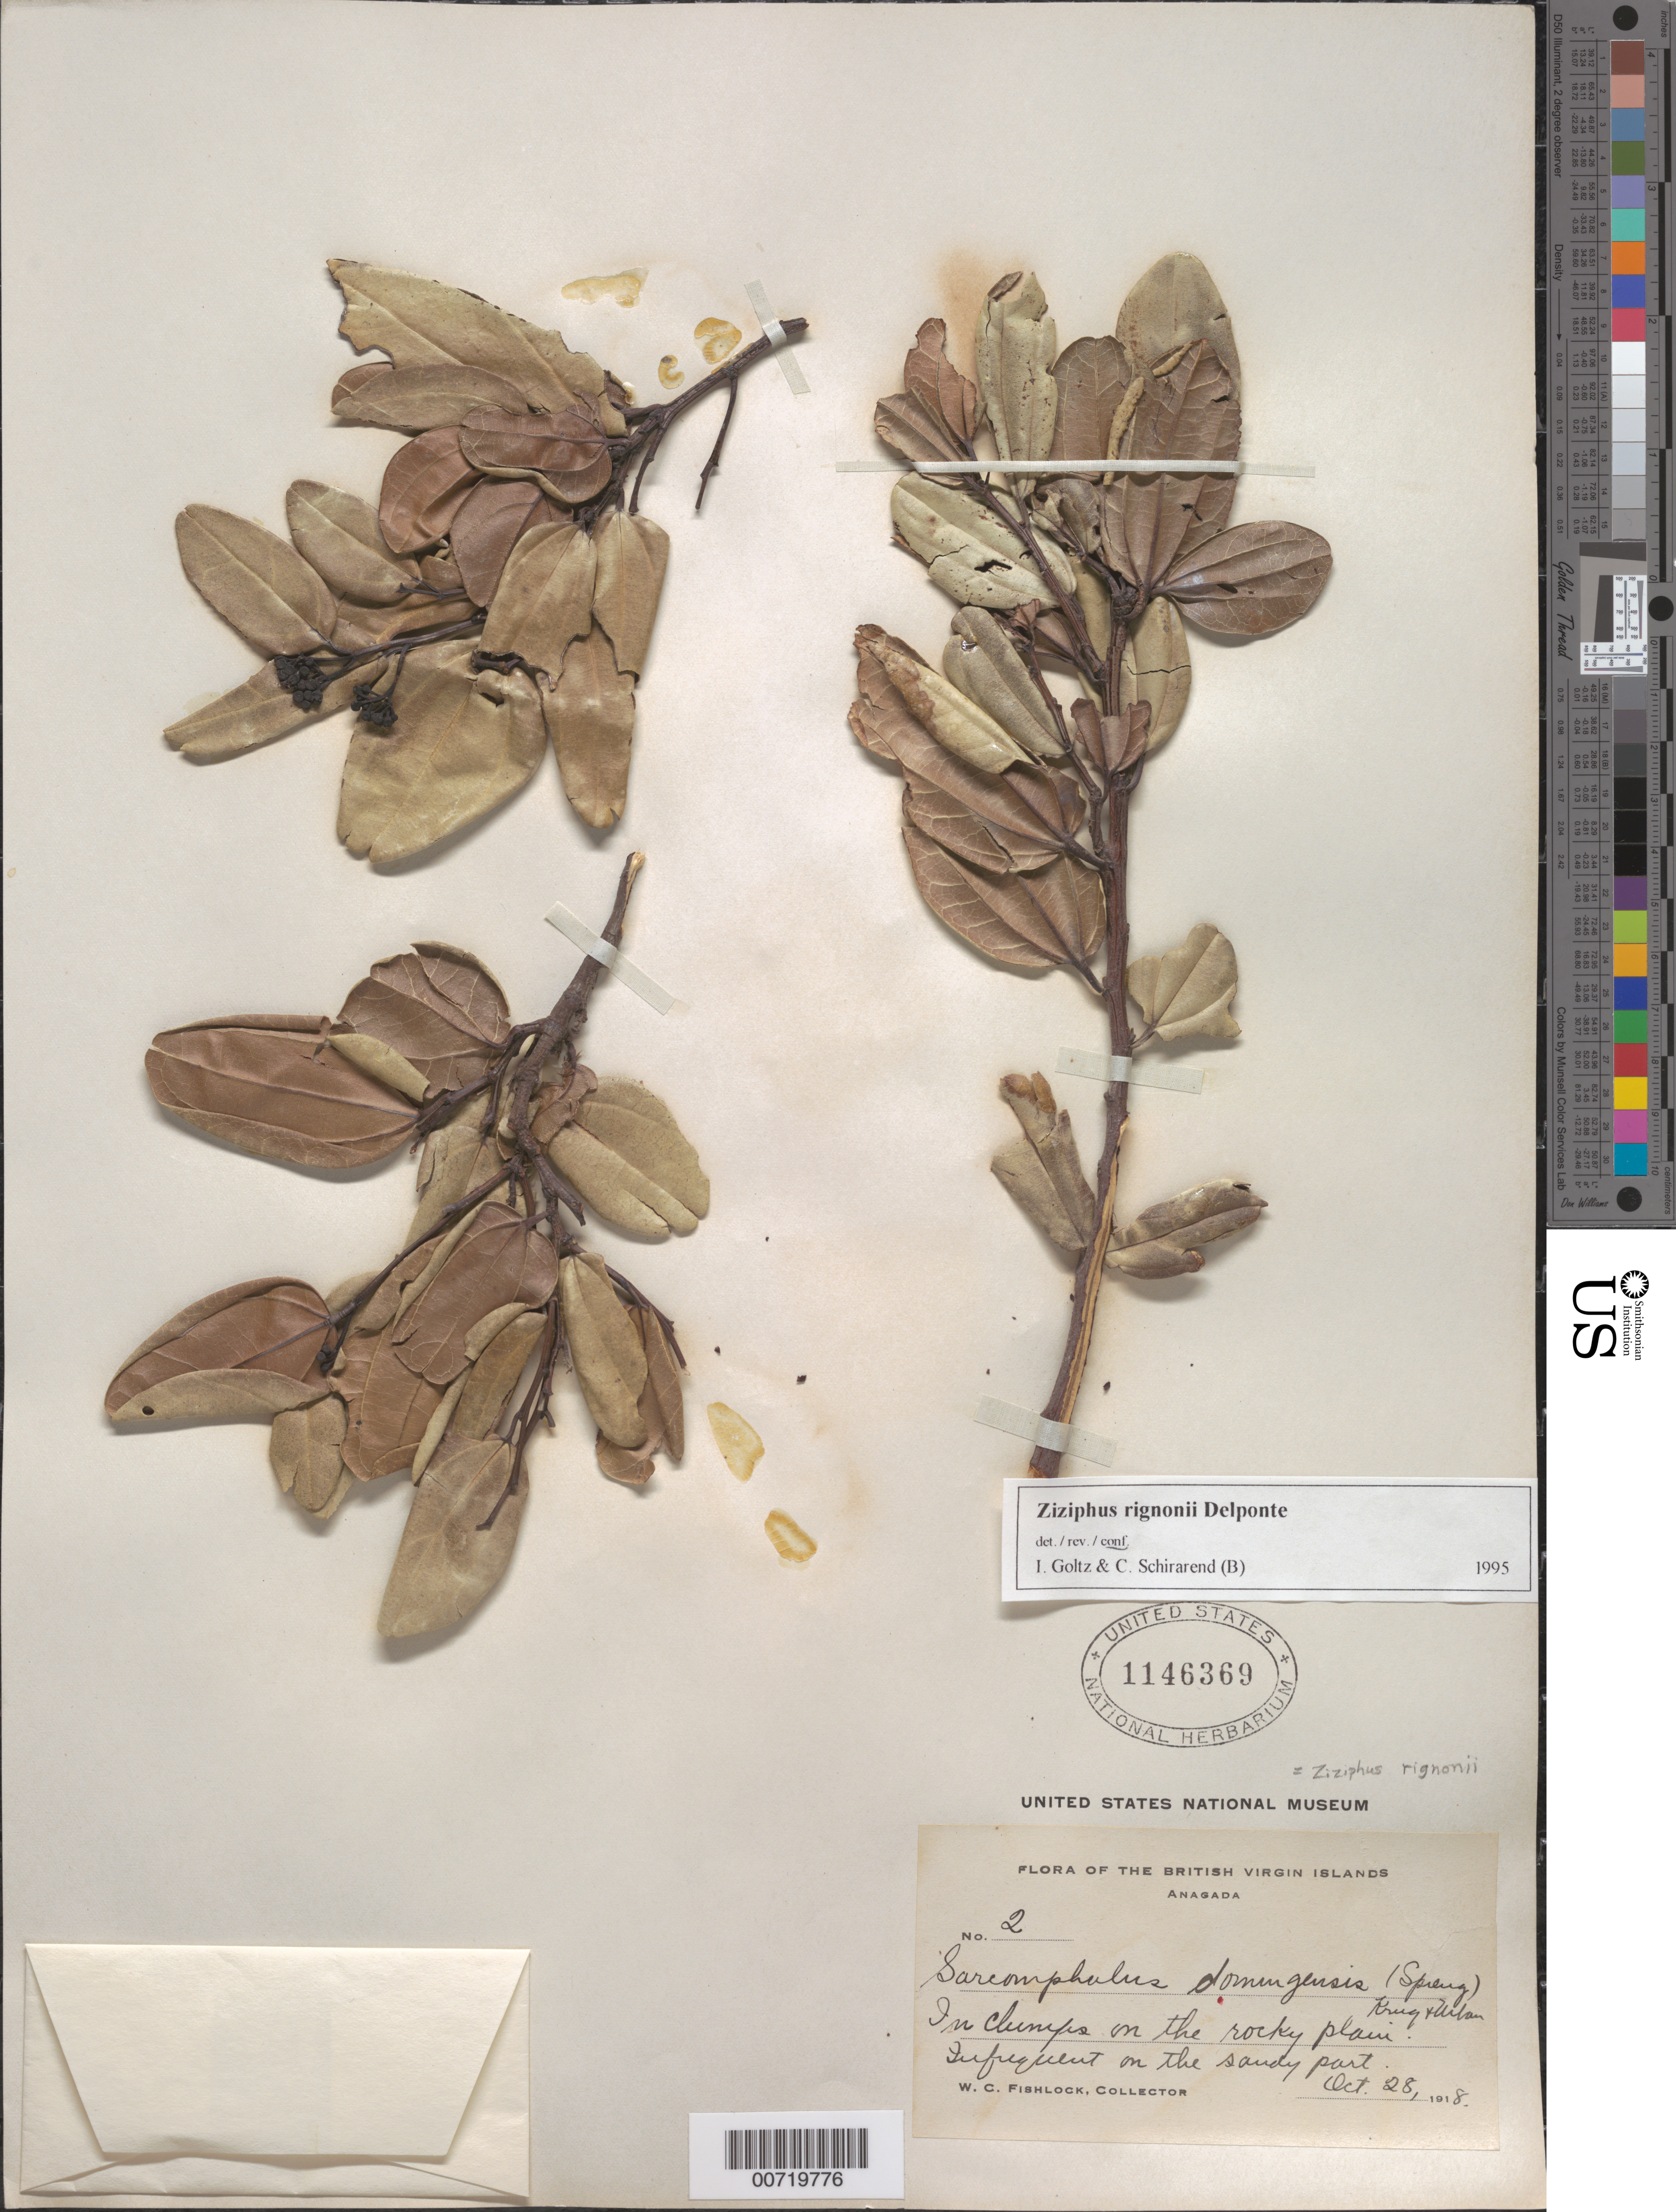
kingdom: Plantae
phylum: Tracheophyta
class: Magnoliopsida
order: Rosales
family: Rhamnaceae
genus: Sarcomphalus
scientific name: Sarcomphalus domingensis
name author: (Spreng.) Krug & Urb.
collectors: W. Fishlock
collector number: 2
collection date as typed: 28 Oct 1918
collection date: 1918-10-28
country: British Virgin Islands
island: Anegada I.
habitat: Rocky plain, sandy part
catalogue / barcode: US 1146369